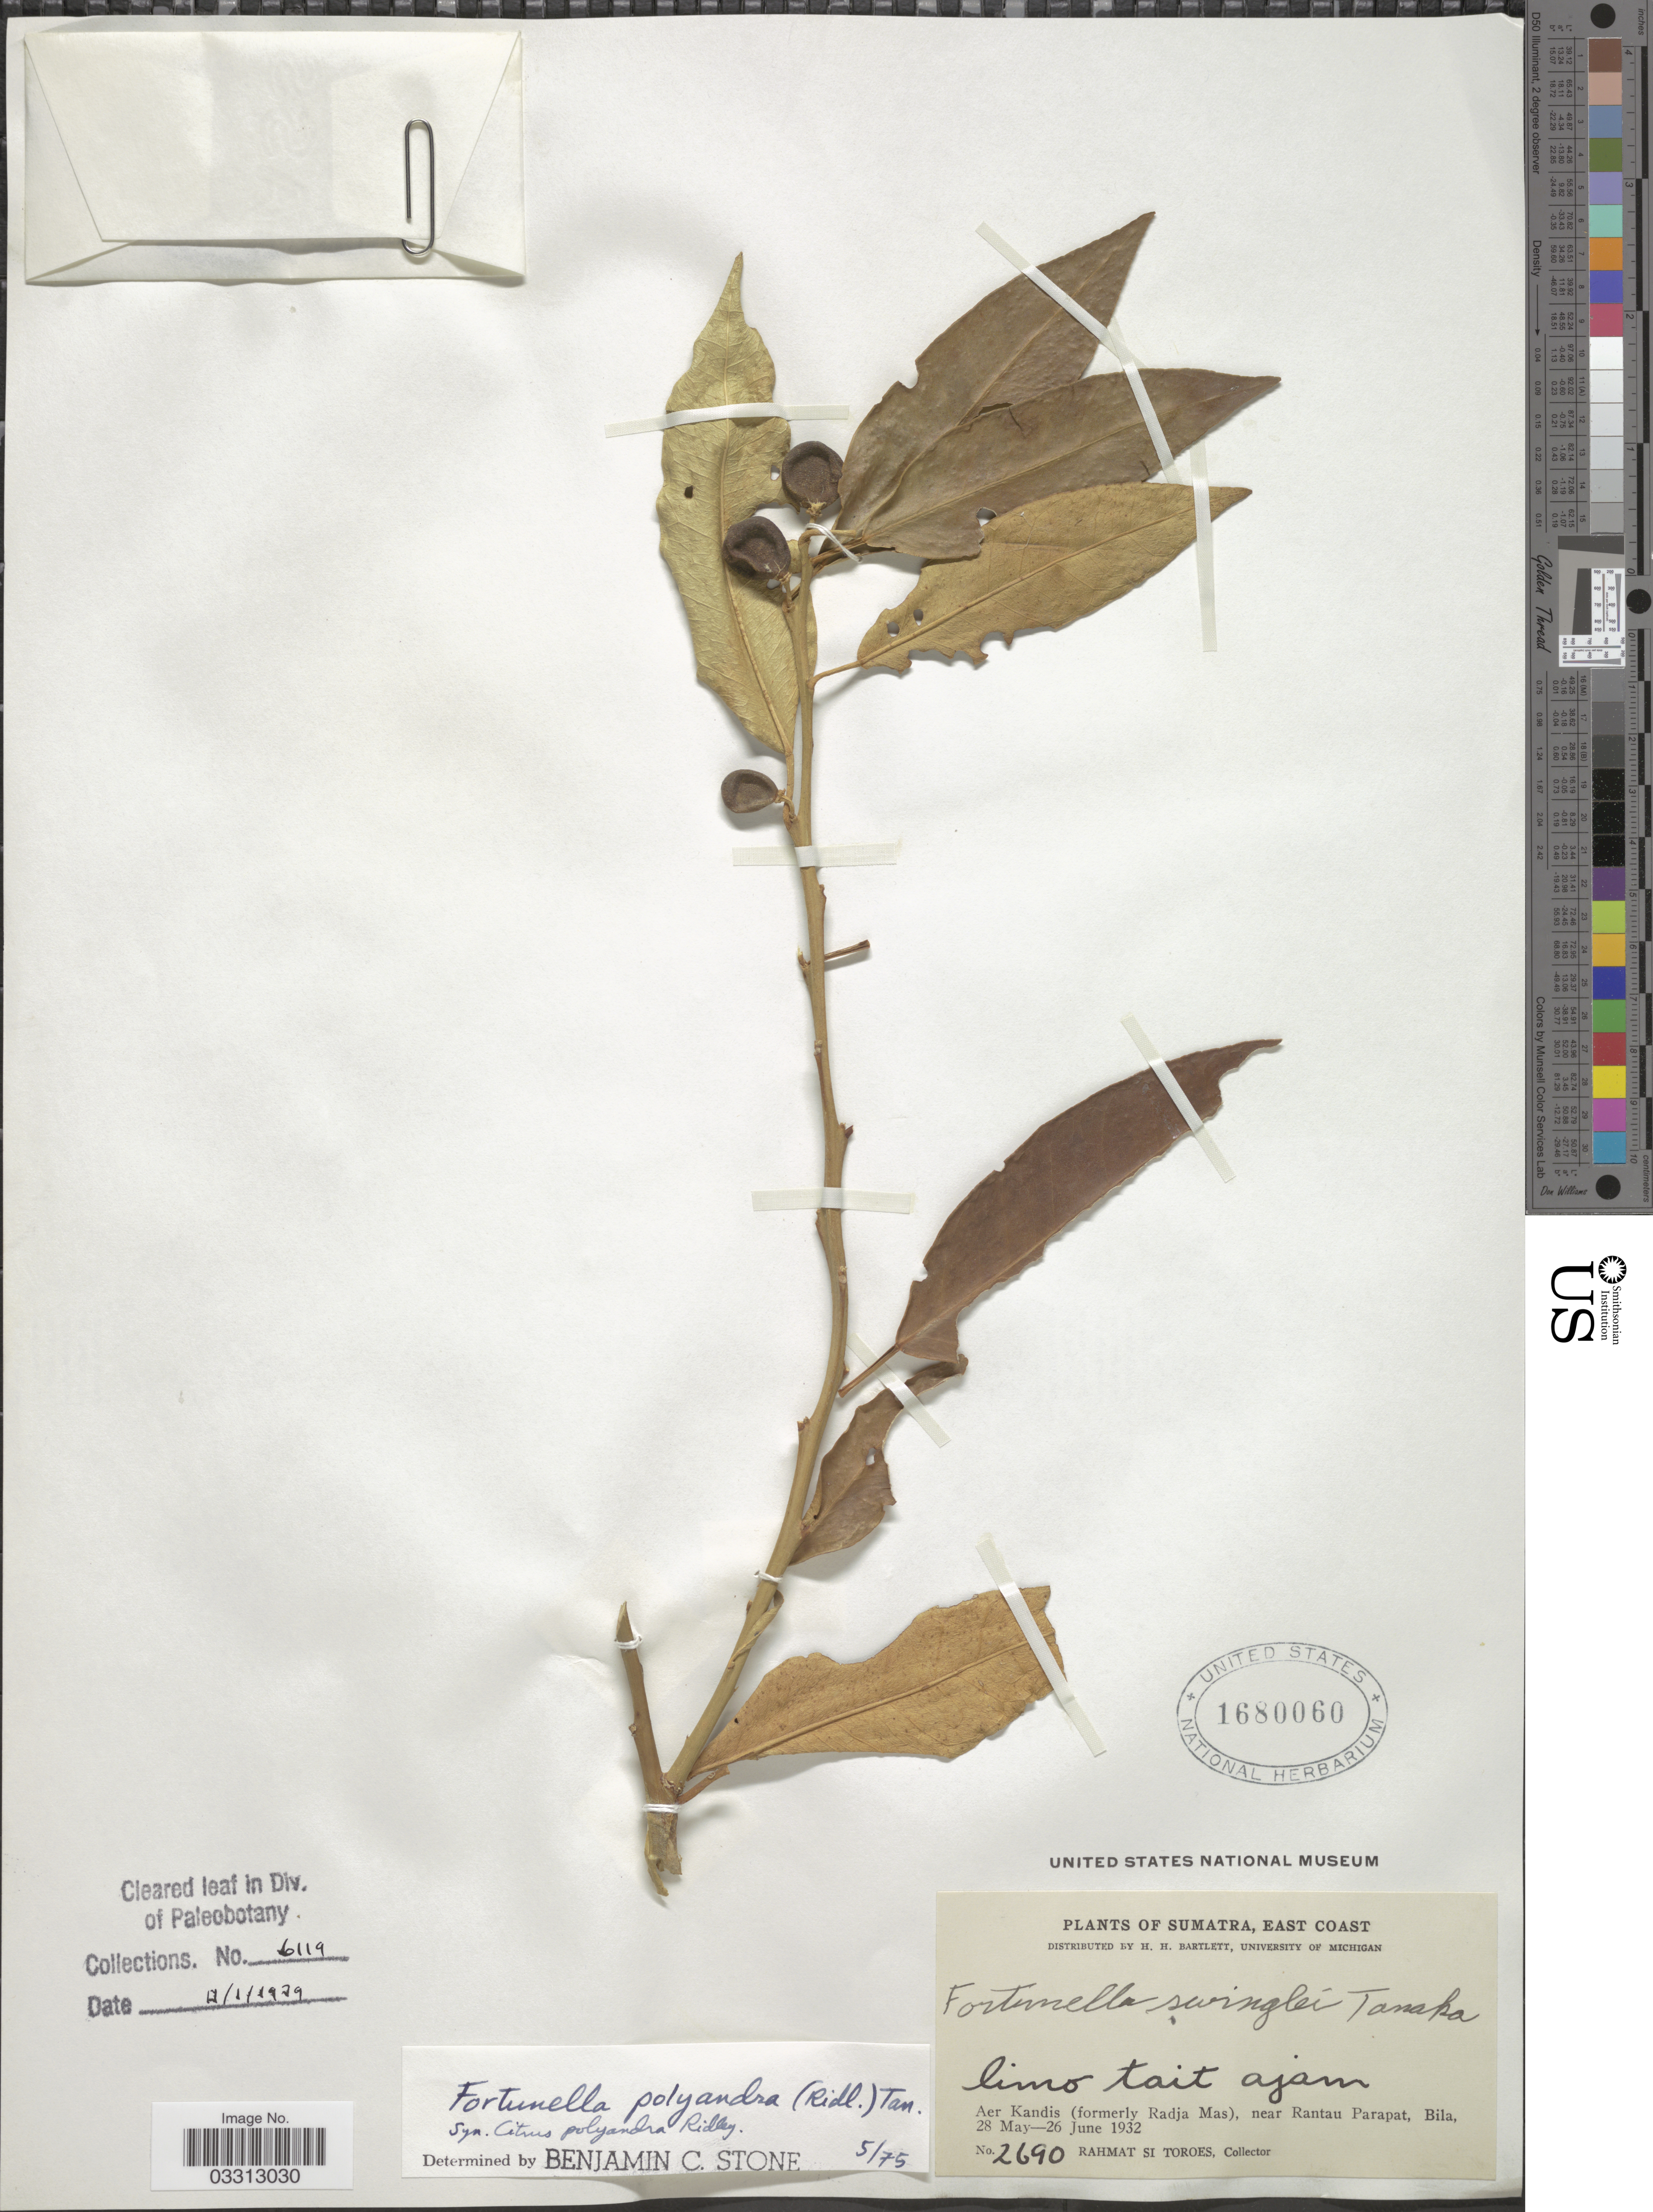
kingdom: Plantae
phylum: Tracheophyta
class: Magnoliopsida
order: Sapindales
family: Rutaceae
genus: Citrus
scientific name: Citrus swinglei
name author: Burkill ex Harms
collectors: Rahmat Si Boeea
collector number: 2690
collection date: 1932-05-28/1932-06-26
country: Indonesia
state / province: Sumatra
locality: East Coast. Aer Kandis (formerly Radja Mas), near Rantau Parapat, Bila.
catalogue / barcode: US 1680060